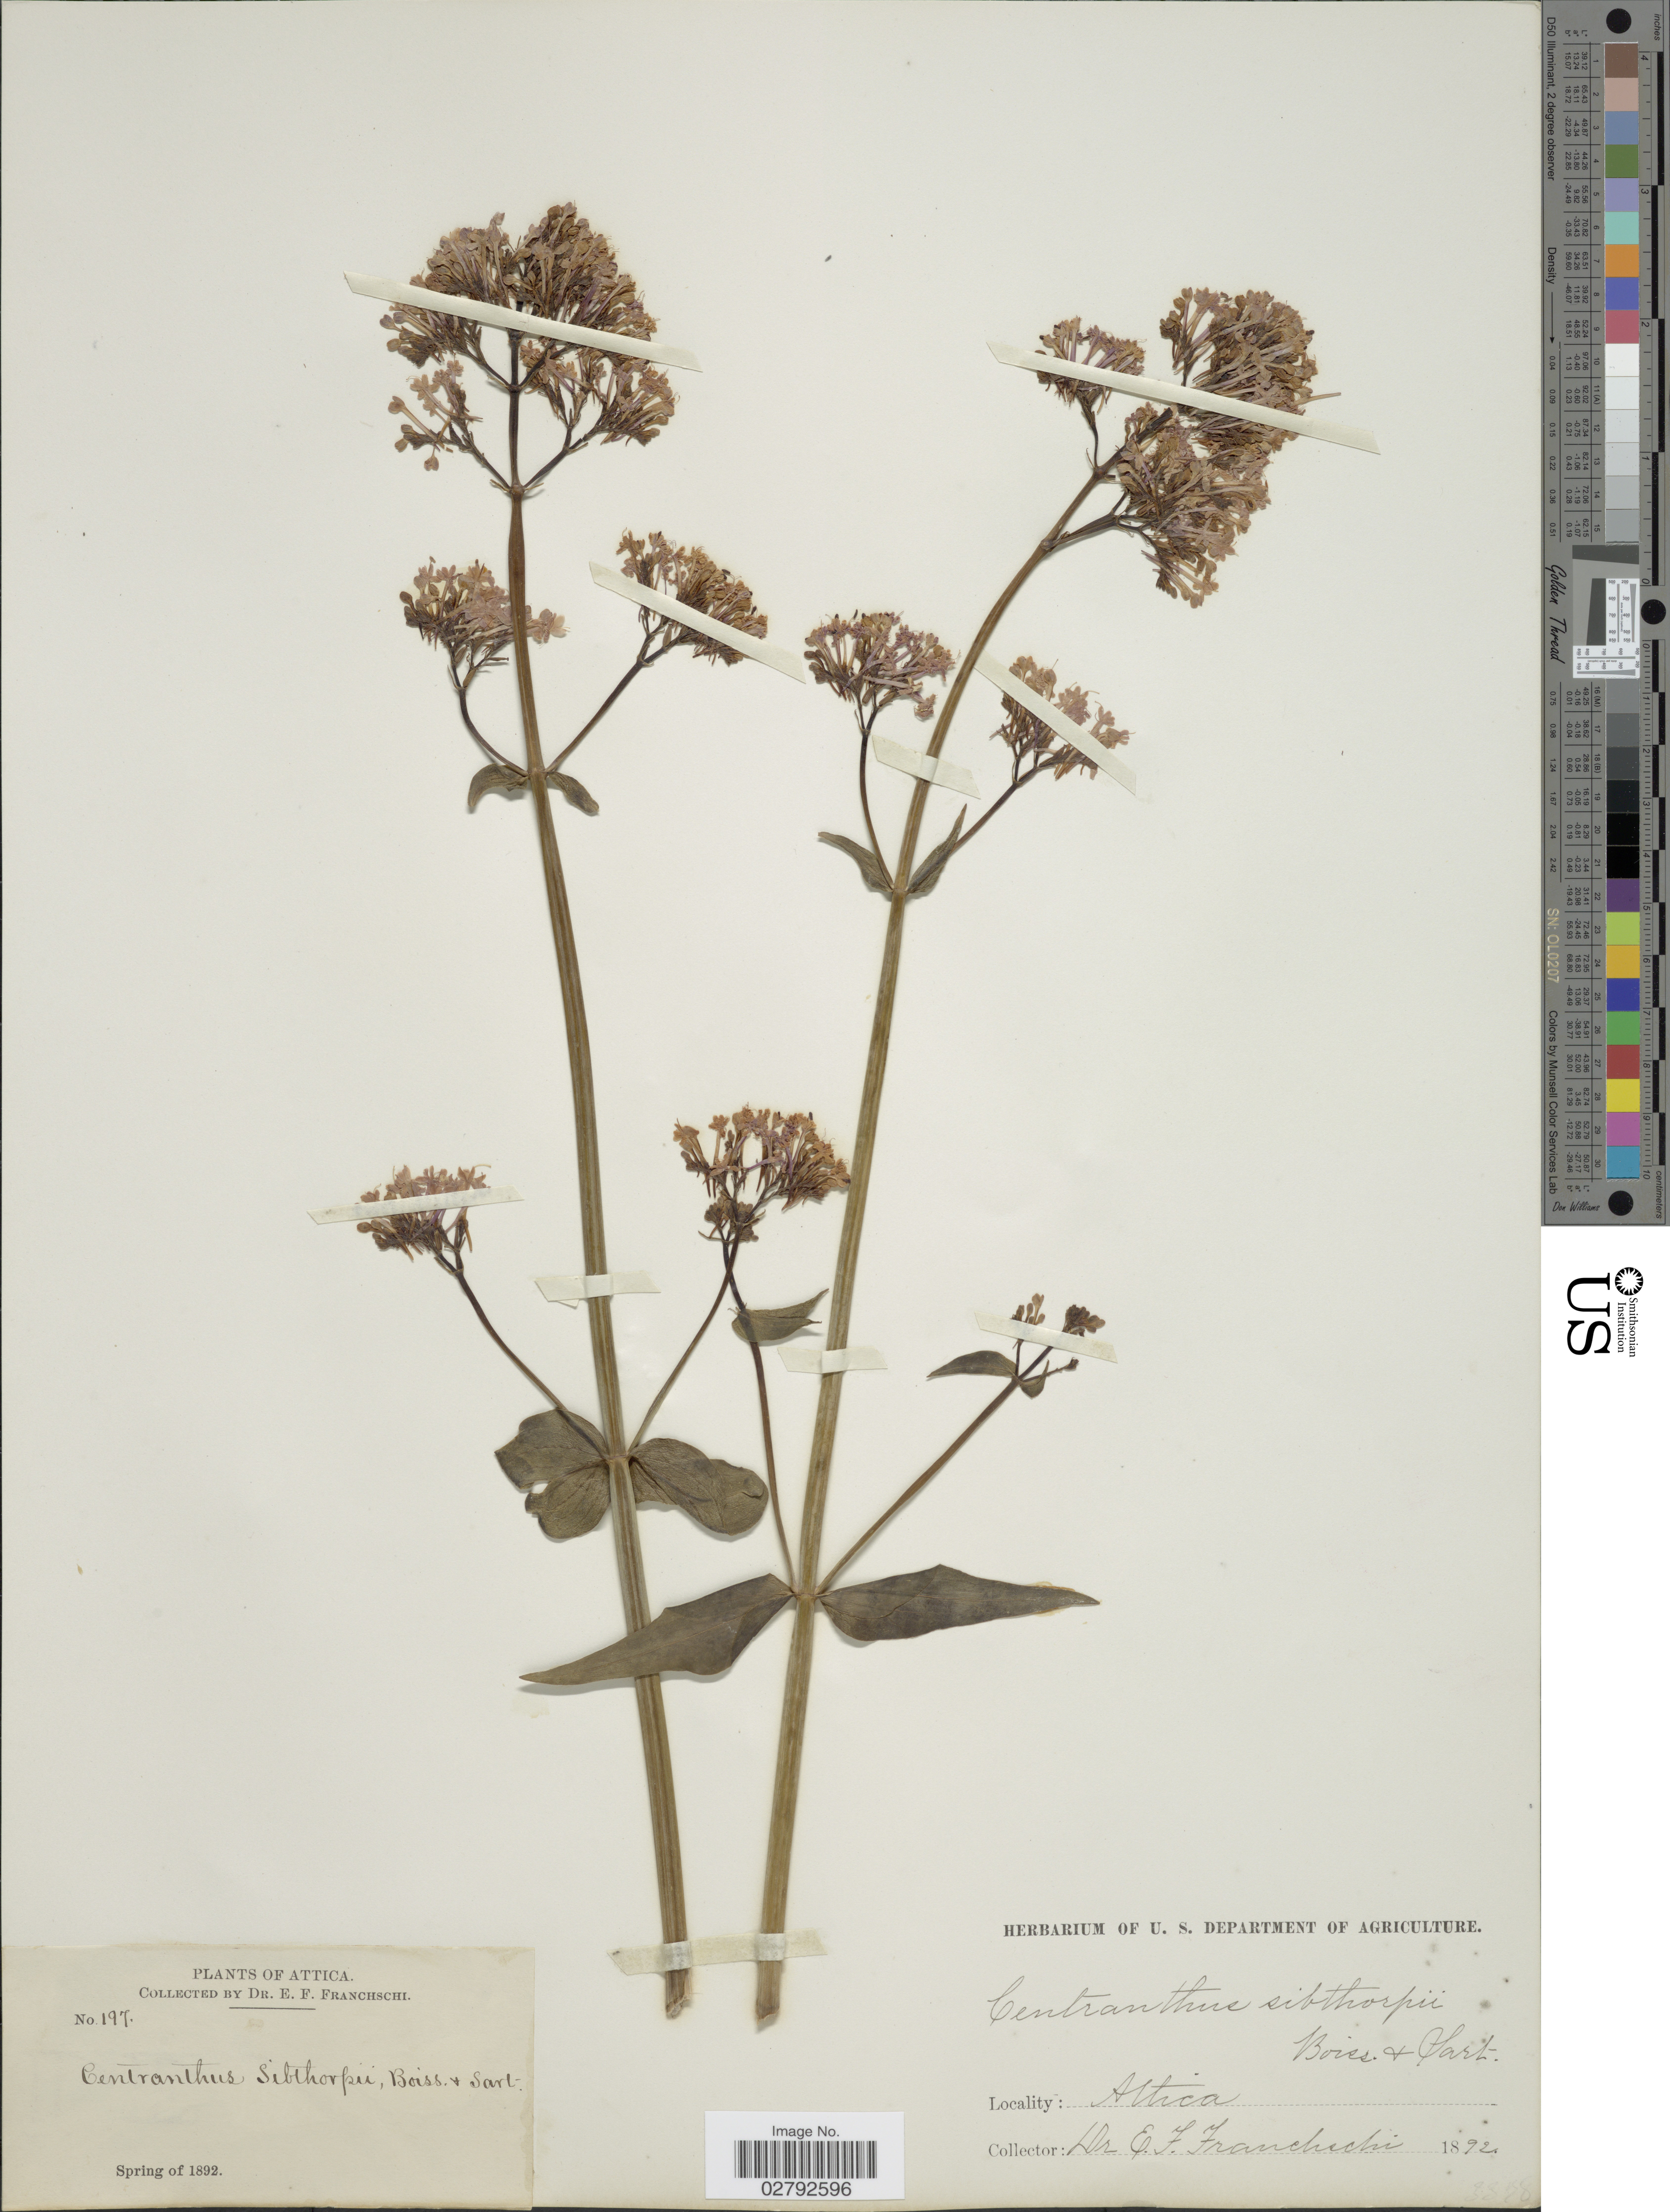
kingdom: Plantae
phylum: Tracheophyta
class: Magnoliopsida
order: Dipsacales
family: Caprifoliaceae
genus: Centranthus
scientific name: Centranthus sibthorpii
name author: Heldr. & Sart. ex Boiss.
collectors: E. Franchschi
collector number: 197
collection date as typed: Spring of 1892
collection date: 1892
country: Greece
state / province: Attica